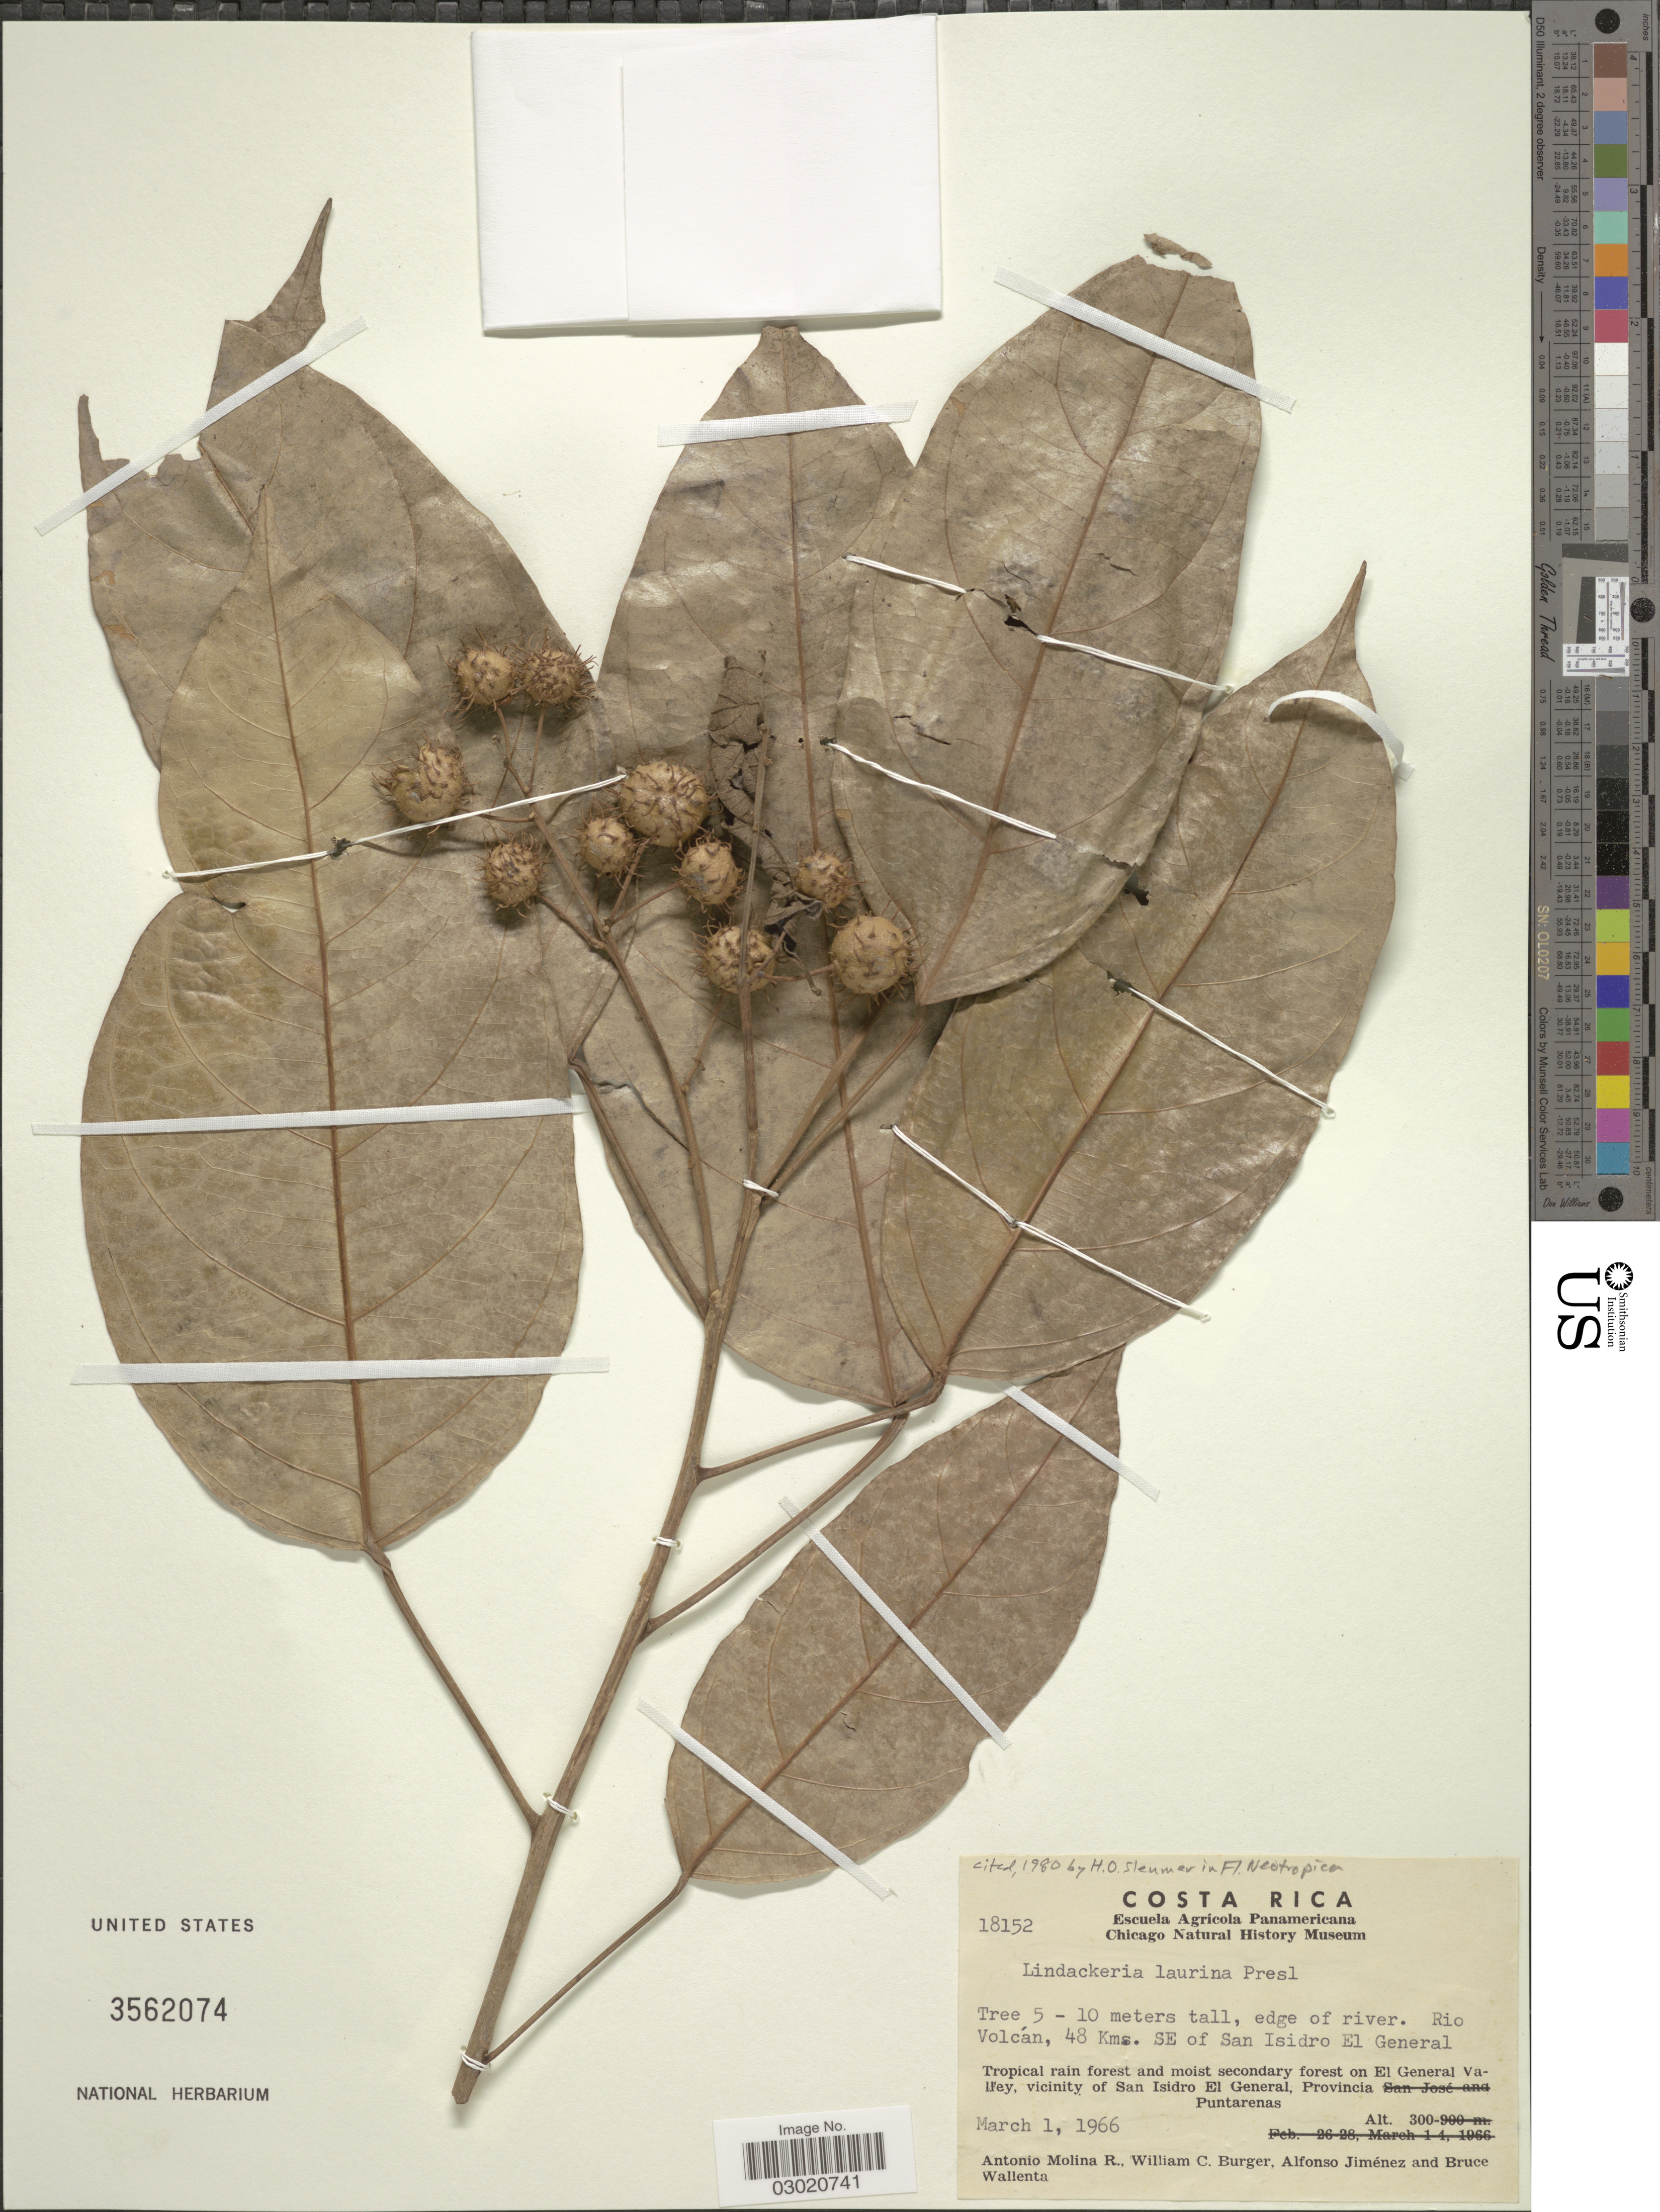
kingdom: Plantae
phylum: Tracheophyta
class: Magnoliopsida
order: Malpighiales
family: Achariaceae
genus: Lindackeria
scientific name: Lindackeria laurina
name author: C. Presl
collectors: A. Molina R., W. Burger, A. Jiménez & B. Wallenta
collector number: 18152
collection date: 1966-03-01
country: Costa Rica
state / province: Puntarenas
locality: Tropical rain forest and moist secondary forest on El General Valley, vicinity of San Isidro El General, edge of river, Rio Volcán, 48 Kms, SE of San Isidro El General.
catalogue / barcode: US 3562074